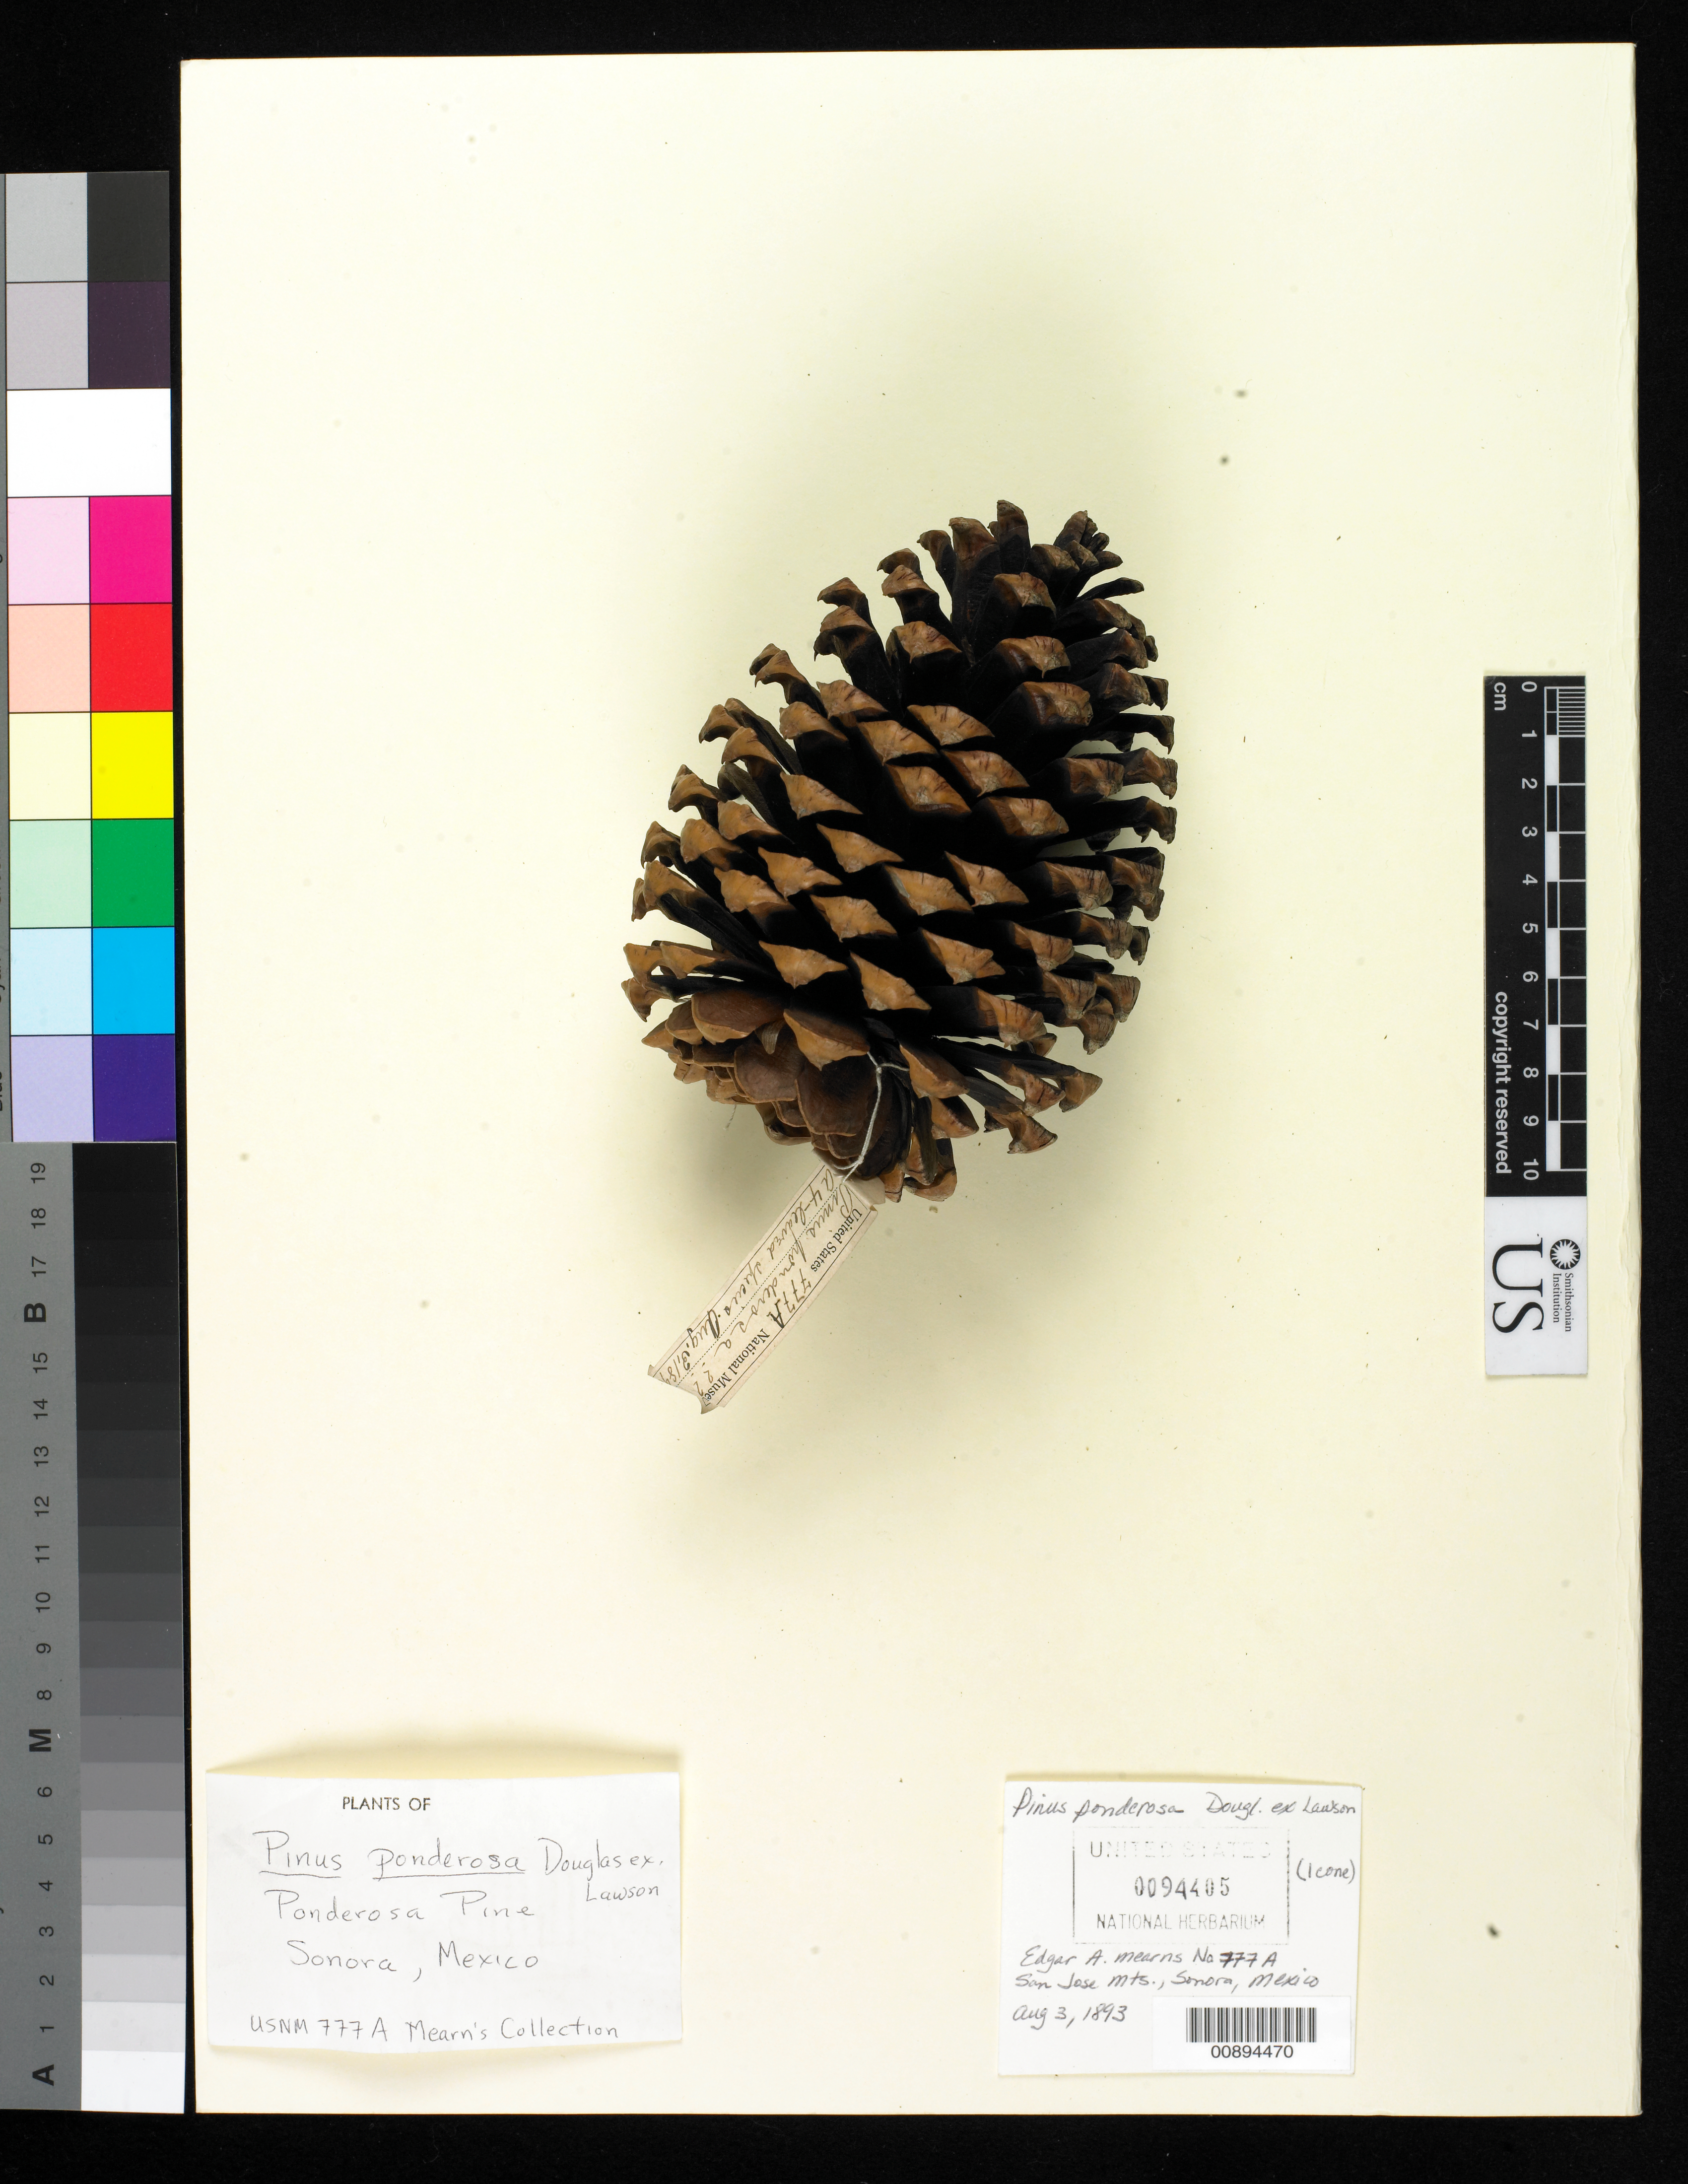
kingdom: Plantae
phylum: Tracheophyta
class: Pinopsida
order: Pinales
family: Pinaceae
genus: Pinus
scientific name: Pinus ponderosa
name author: Douglas ex C. Lawson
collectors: E. A. Mearns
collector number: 777 A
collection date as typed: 03 Aug 1893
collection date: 1893-08-03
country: Mexico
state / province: Sonora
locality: San José Mts., Sonora, just south of U.S. Boundary Line.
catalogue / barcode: US 94405